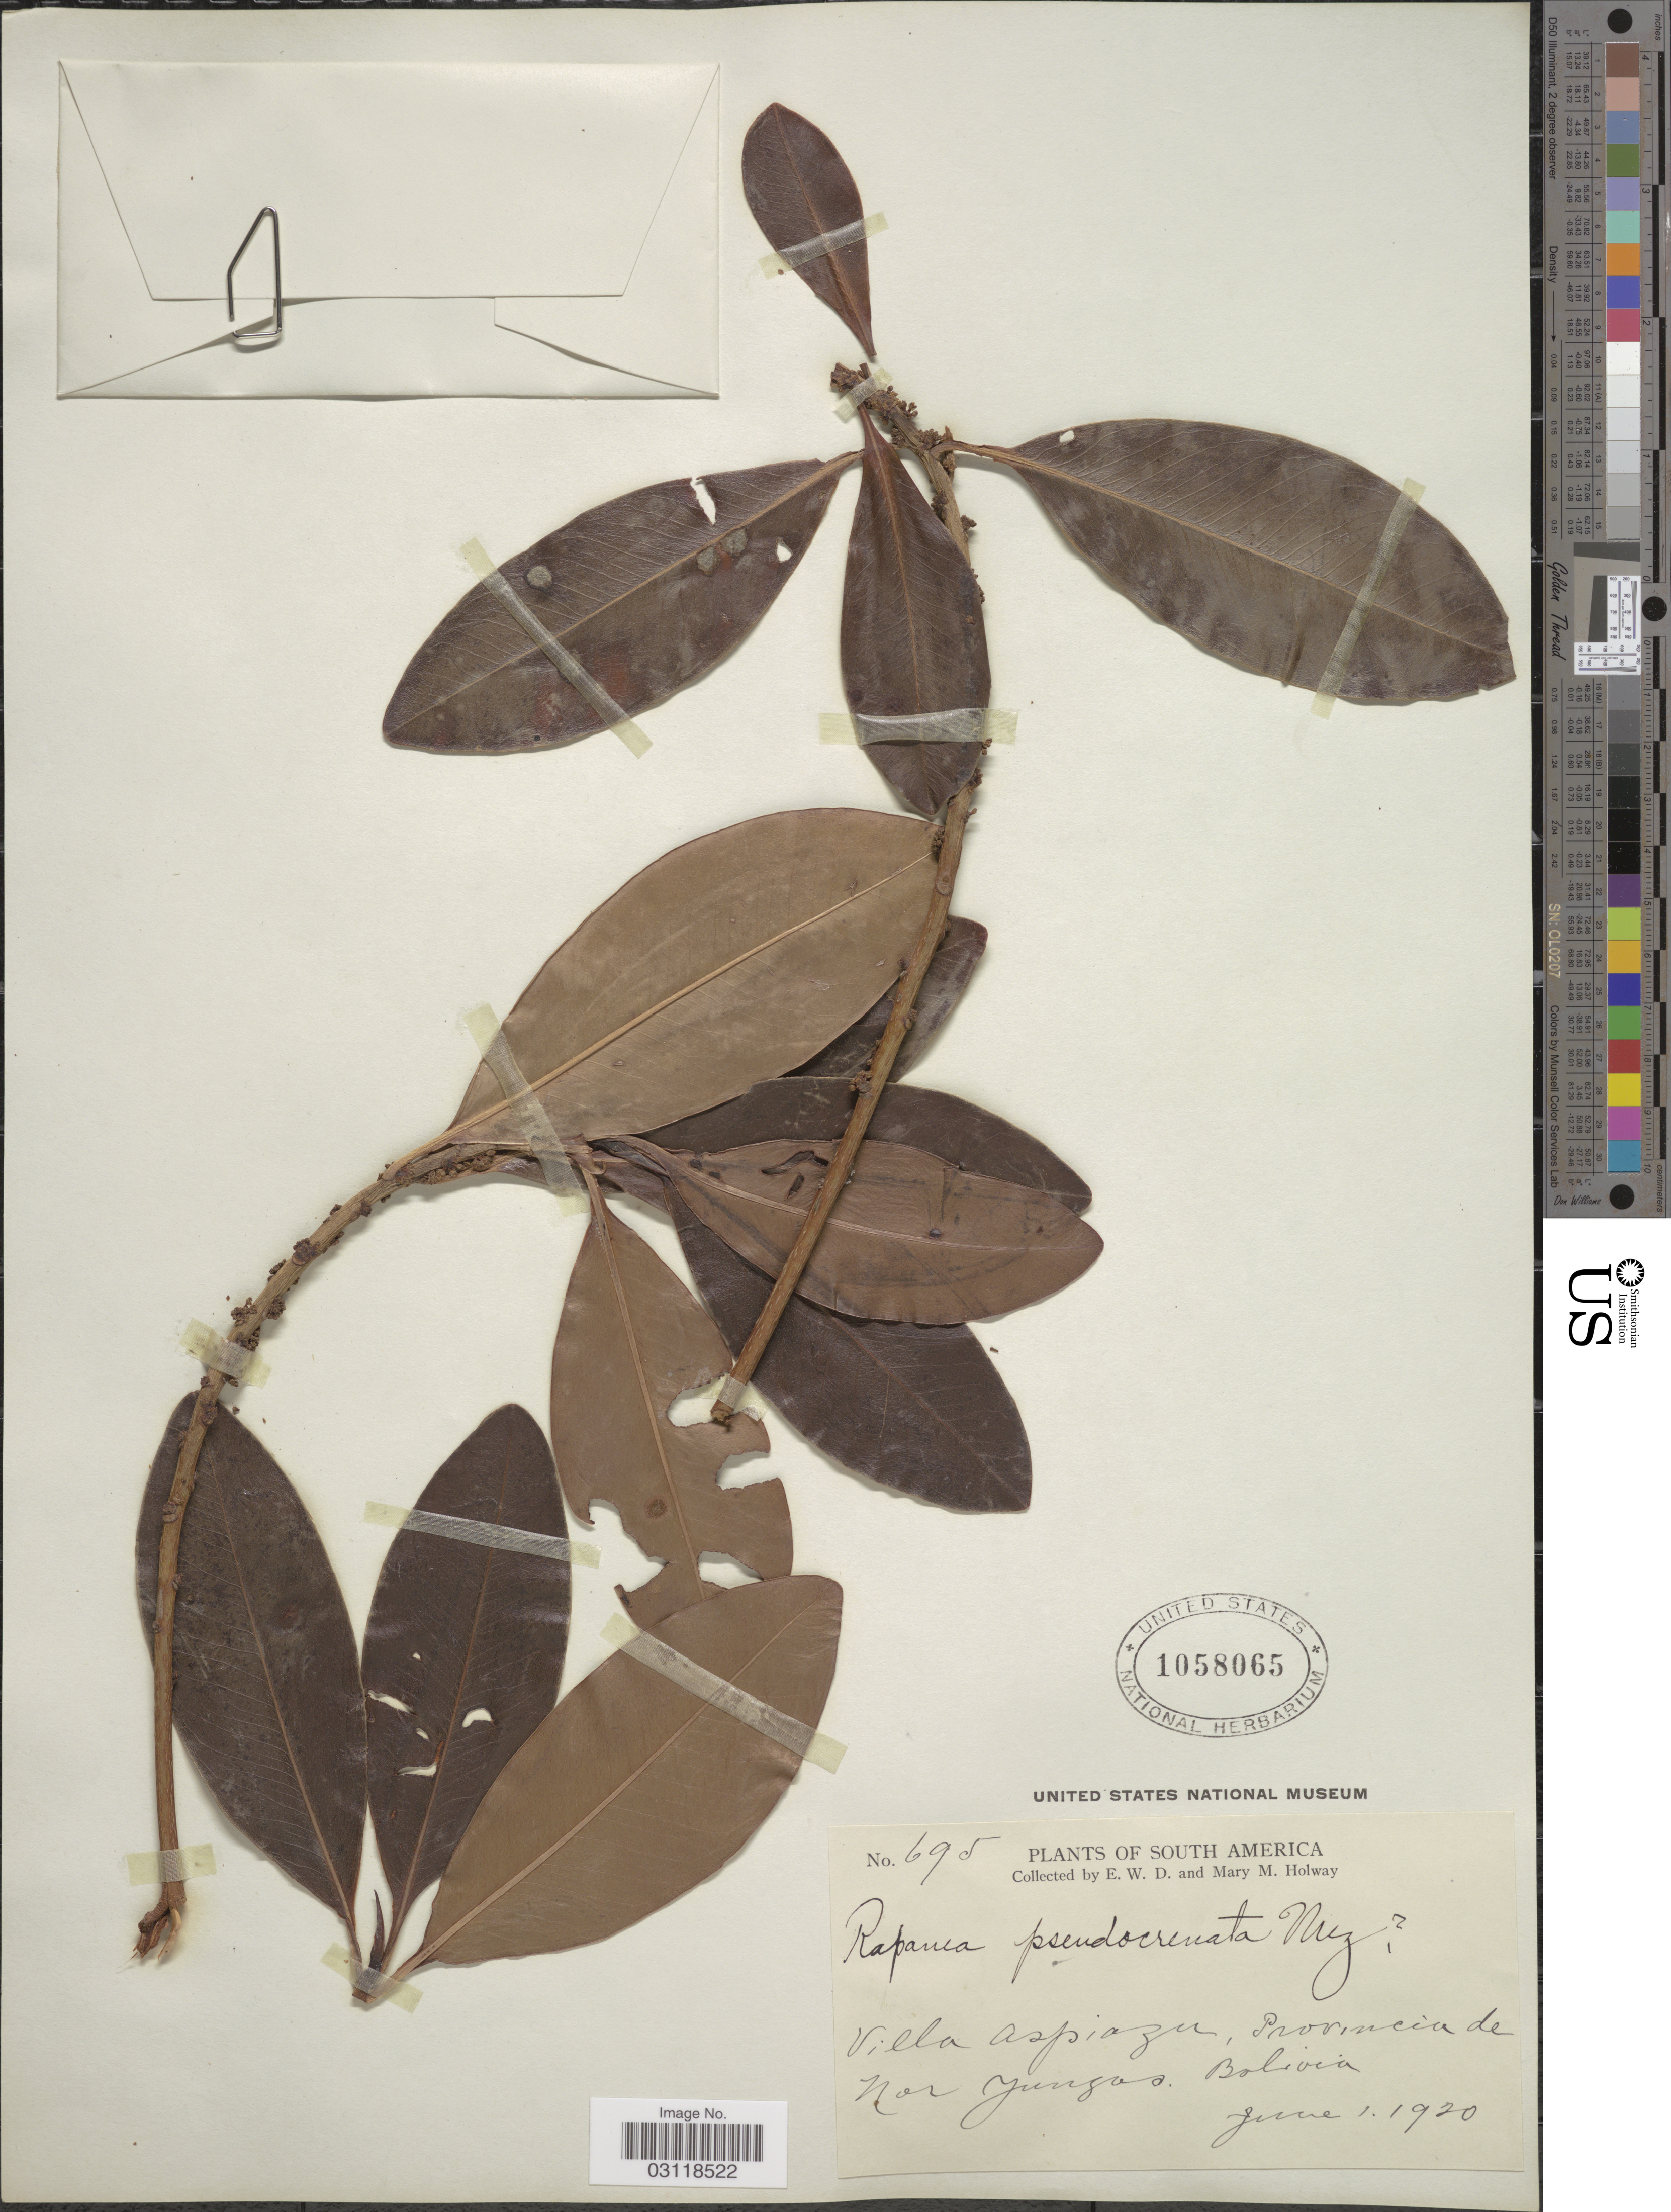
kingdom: Plantae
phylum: Tracheophyta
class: Magnoliopsida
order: Ericales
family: Primulaceae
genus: Rapanea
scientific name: Rapanea pseudocrenata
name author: Mez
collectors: E. W. D. Holway & M. M. Holway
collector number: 695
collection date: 1920-06-01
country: Bolivia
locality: Villa aspiazu, Provincia de Nor Yungas.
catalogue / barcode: US 1058065